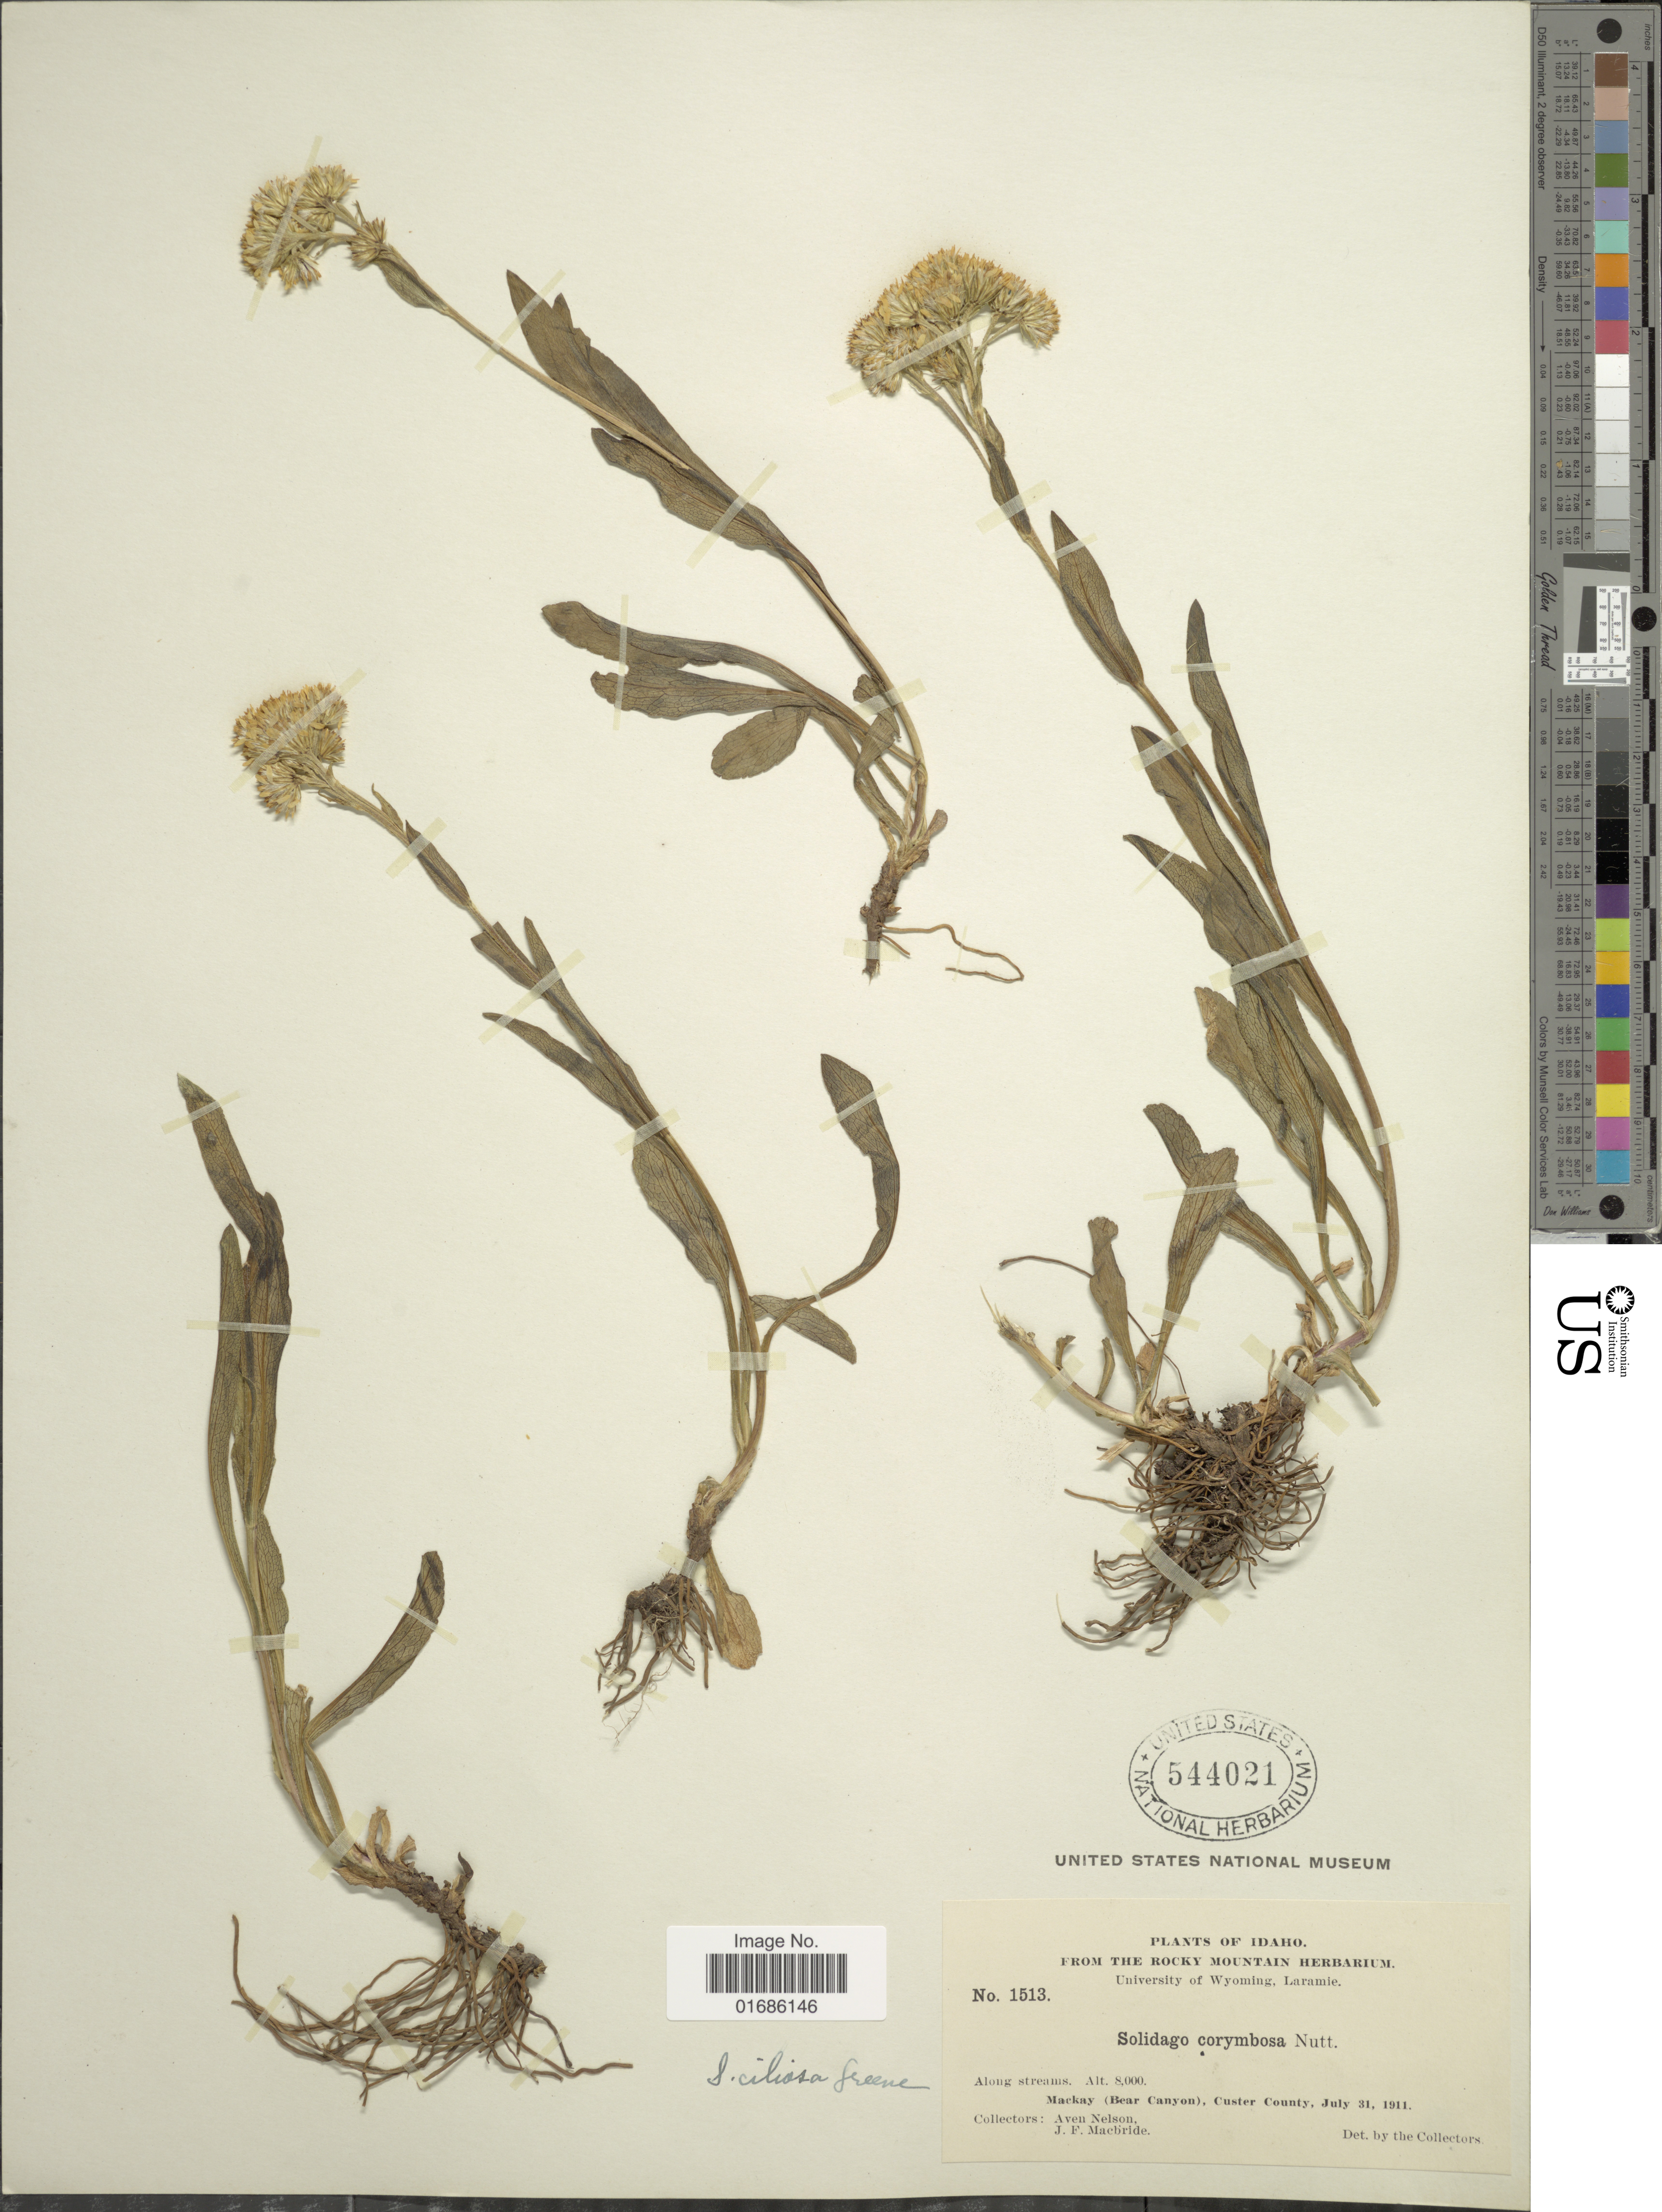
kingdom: Plantae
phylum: Tracheophyta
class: Magnoliopsida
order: Asterales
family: Asteraceae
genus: Solidago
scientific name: Solidago ciliosa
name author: Greene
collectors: A. Nelson & J. F. Macbride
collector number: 1513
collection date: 1911-07-31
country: United States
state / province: Idaho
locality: Mackay (Bear Canyon), Custer County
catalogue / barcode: US 544021